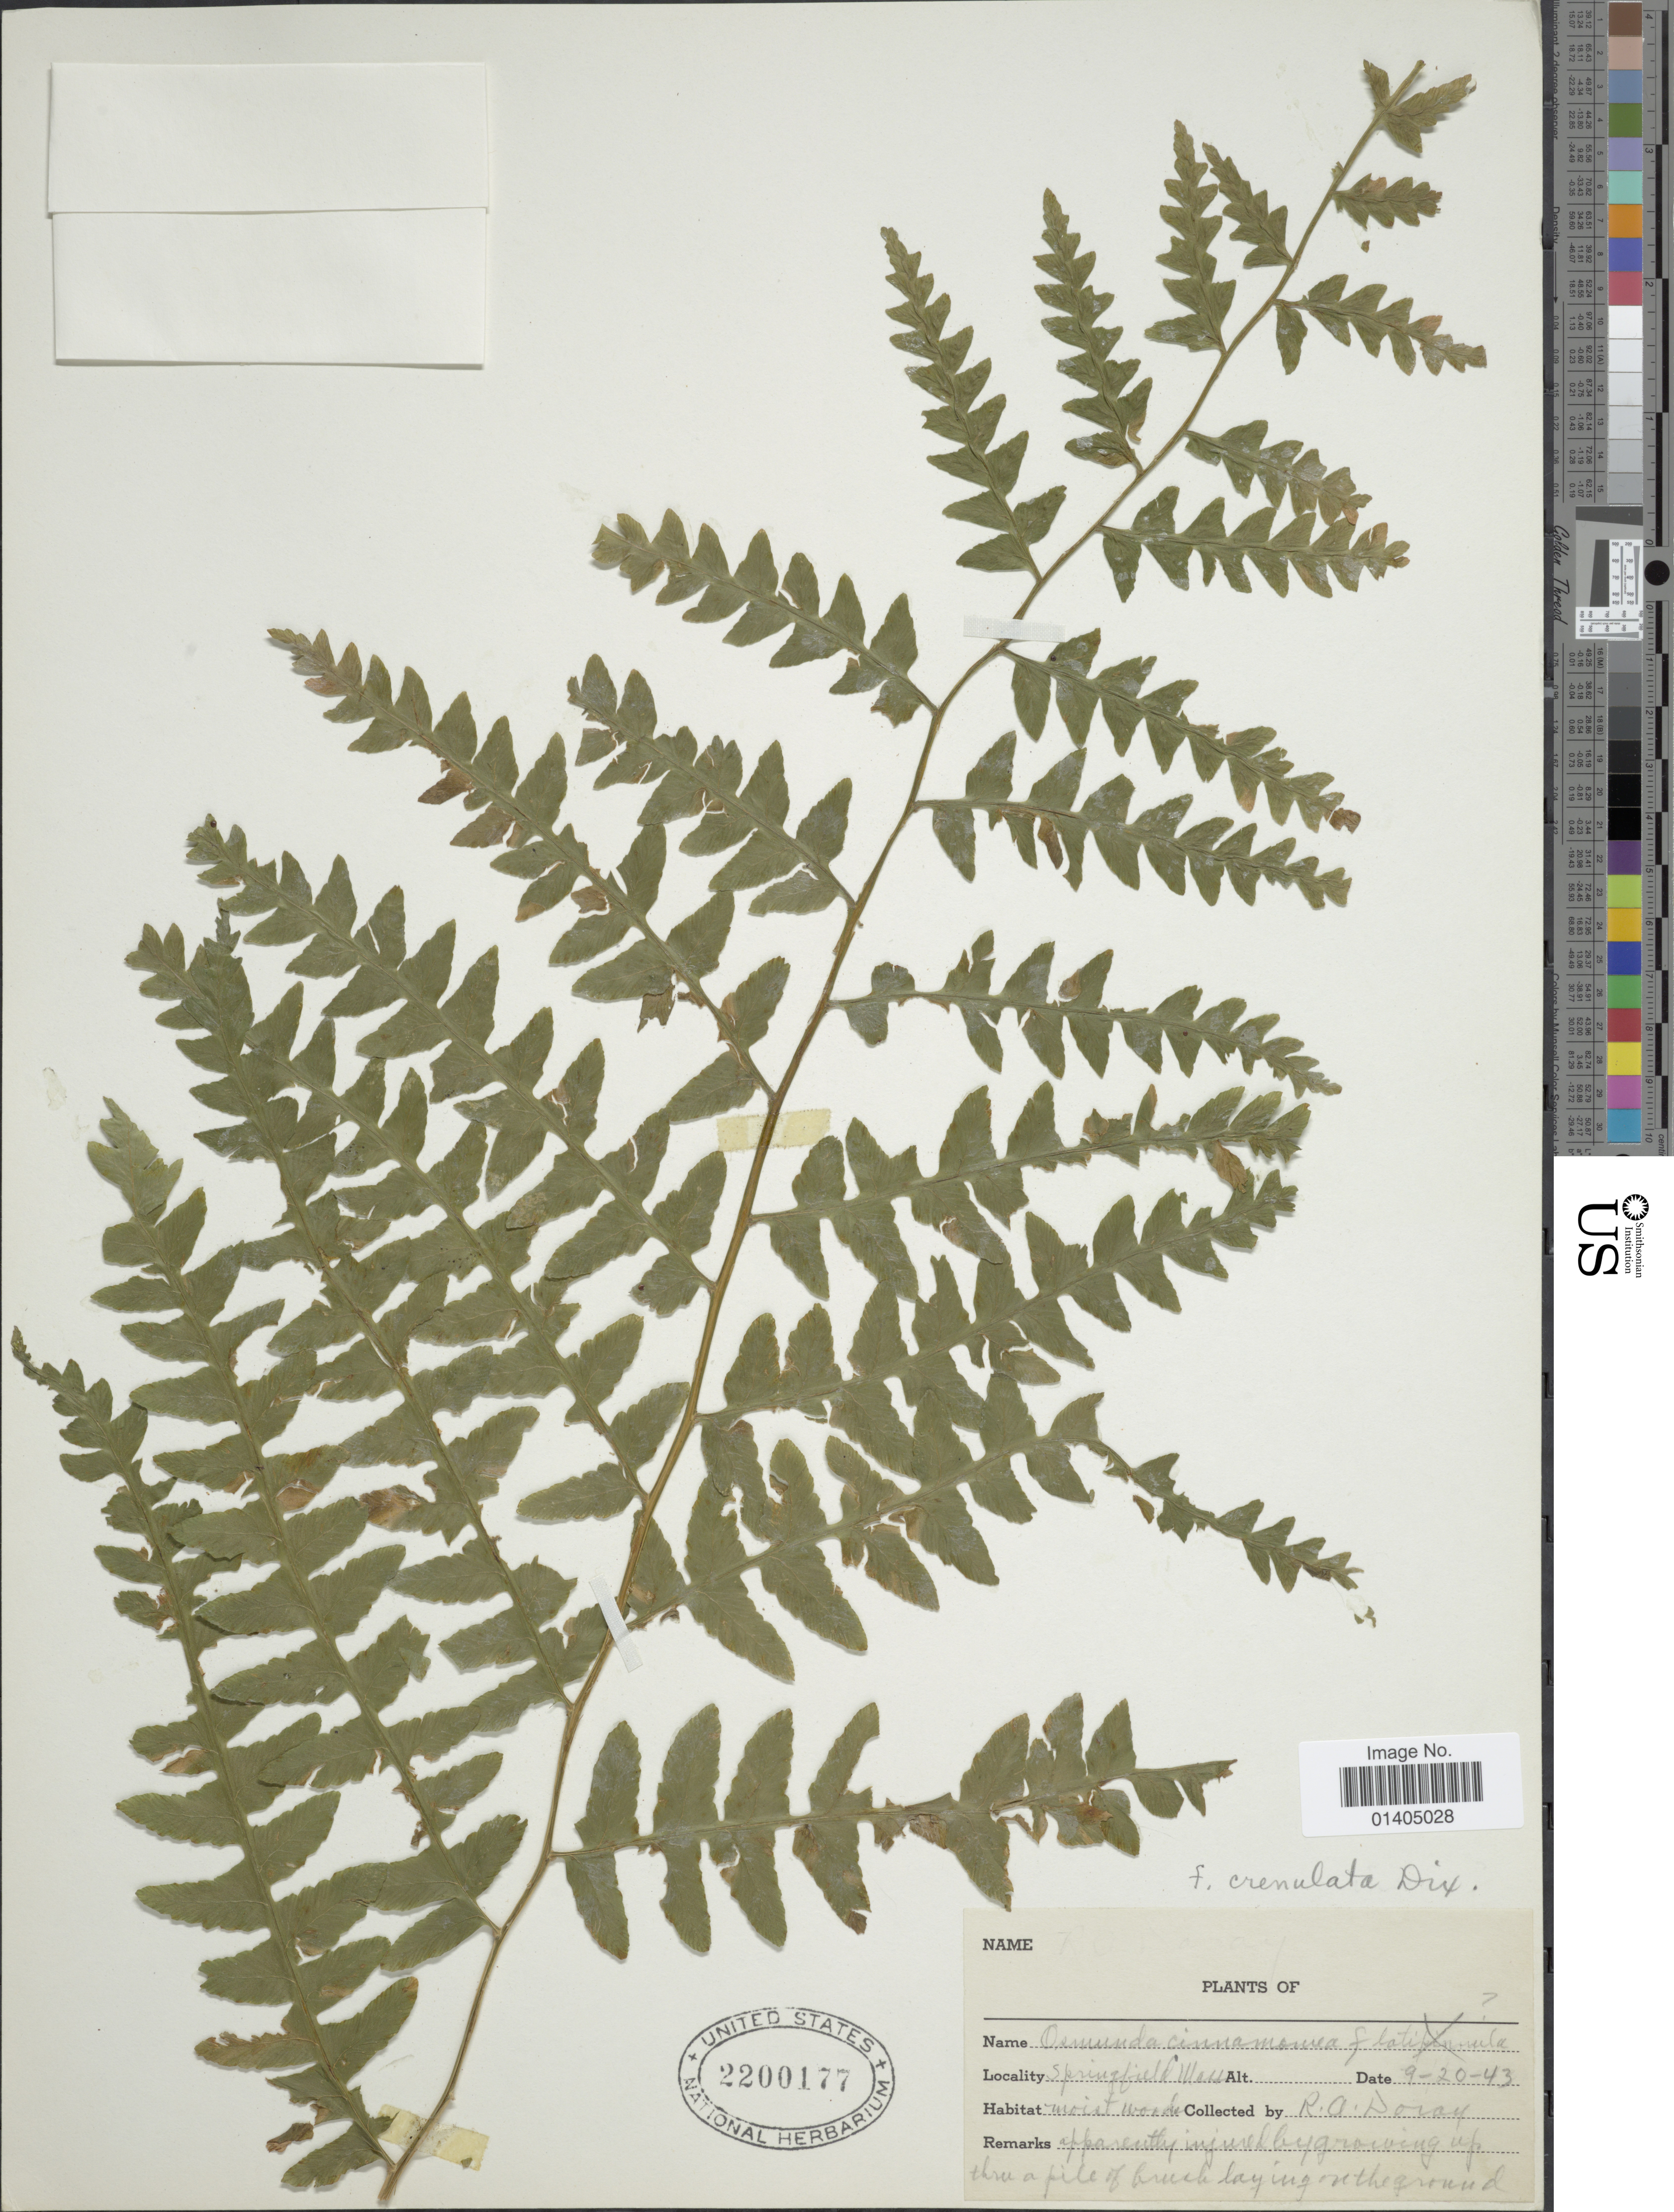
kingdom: Plantae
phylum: Tracheophyta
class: Polypodiopsida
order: Osmundales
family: Osmundaceae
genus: Osmundastrum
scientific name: Osmundastrum cinnamomeum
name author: (L.) C. Presl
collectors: R. Doray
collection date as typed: Transcribed d/m/y: 20/9/43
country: United States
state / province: Massachusetts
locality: Springfield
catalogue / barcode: US 2200177